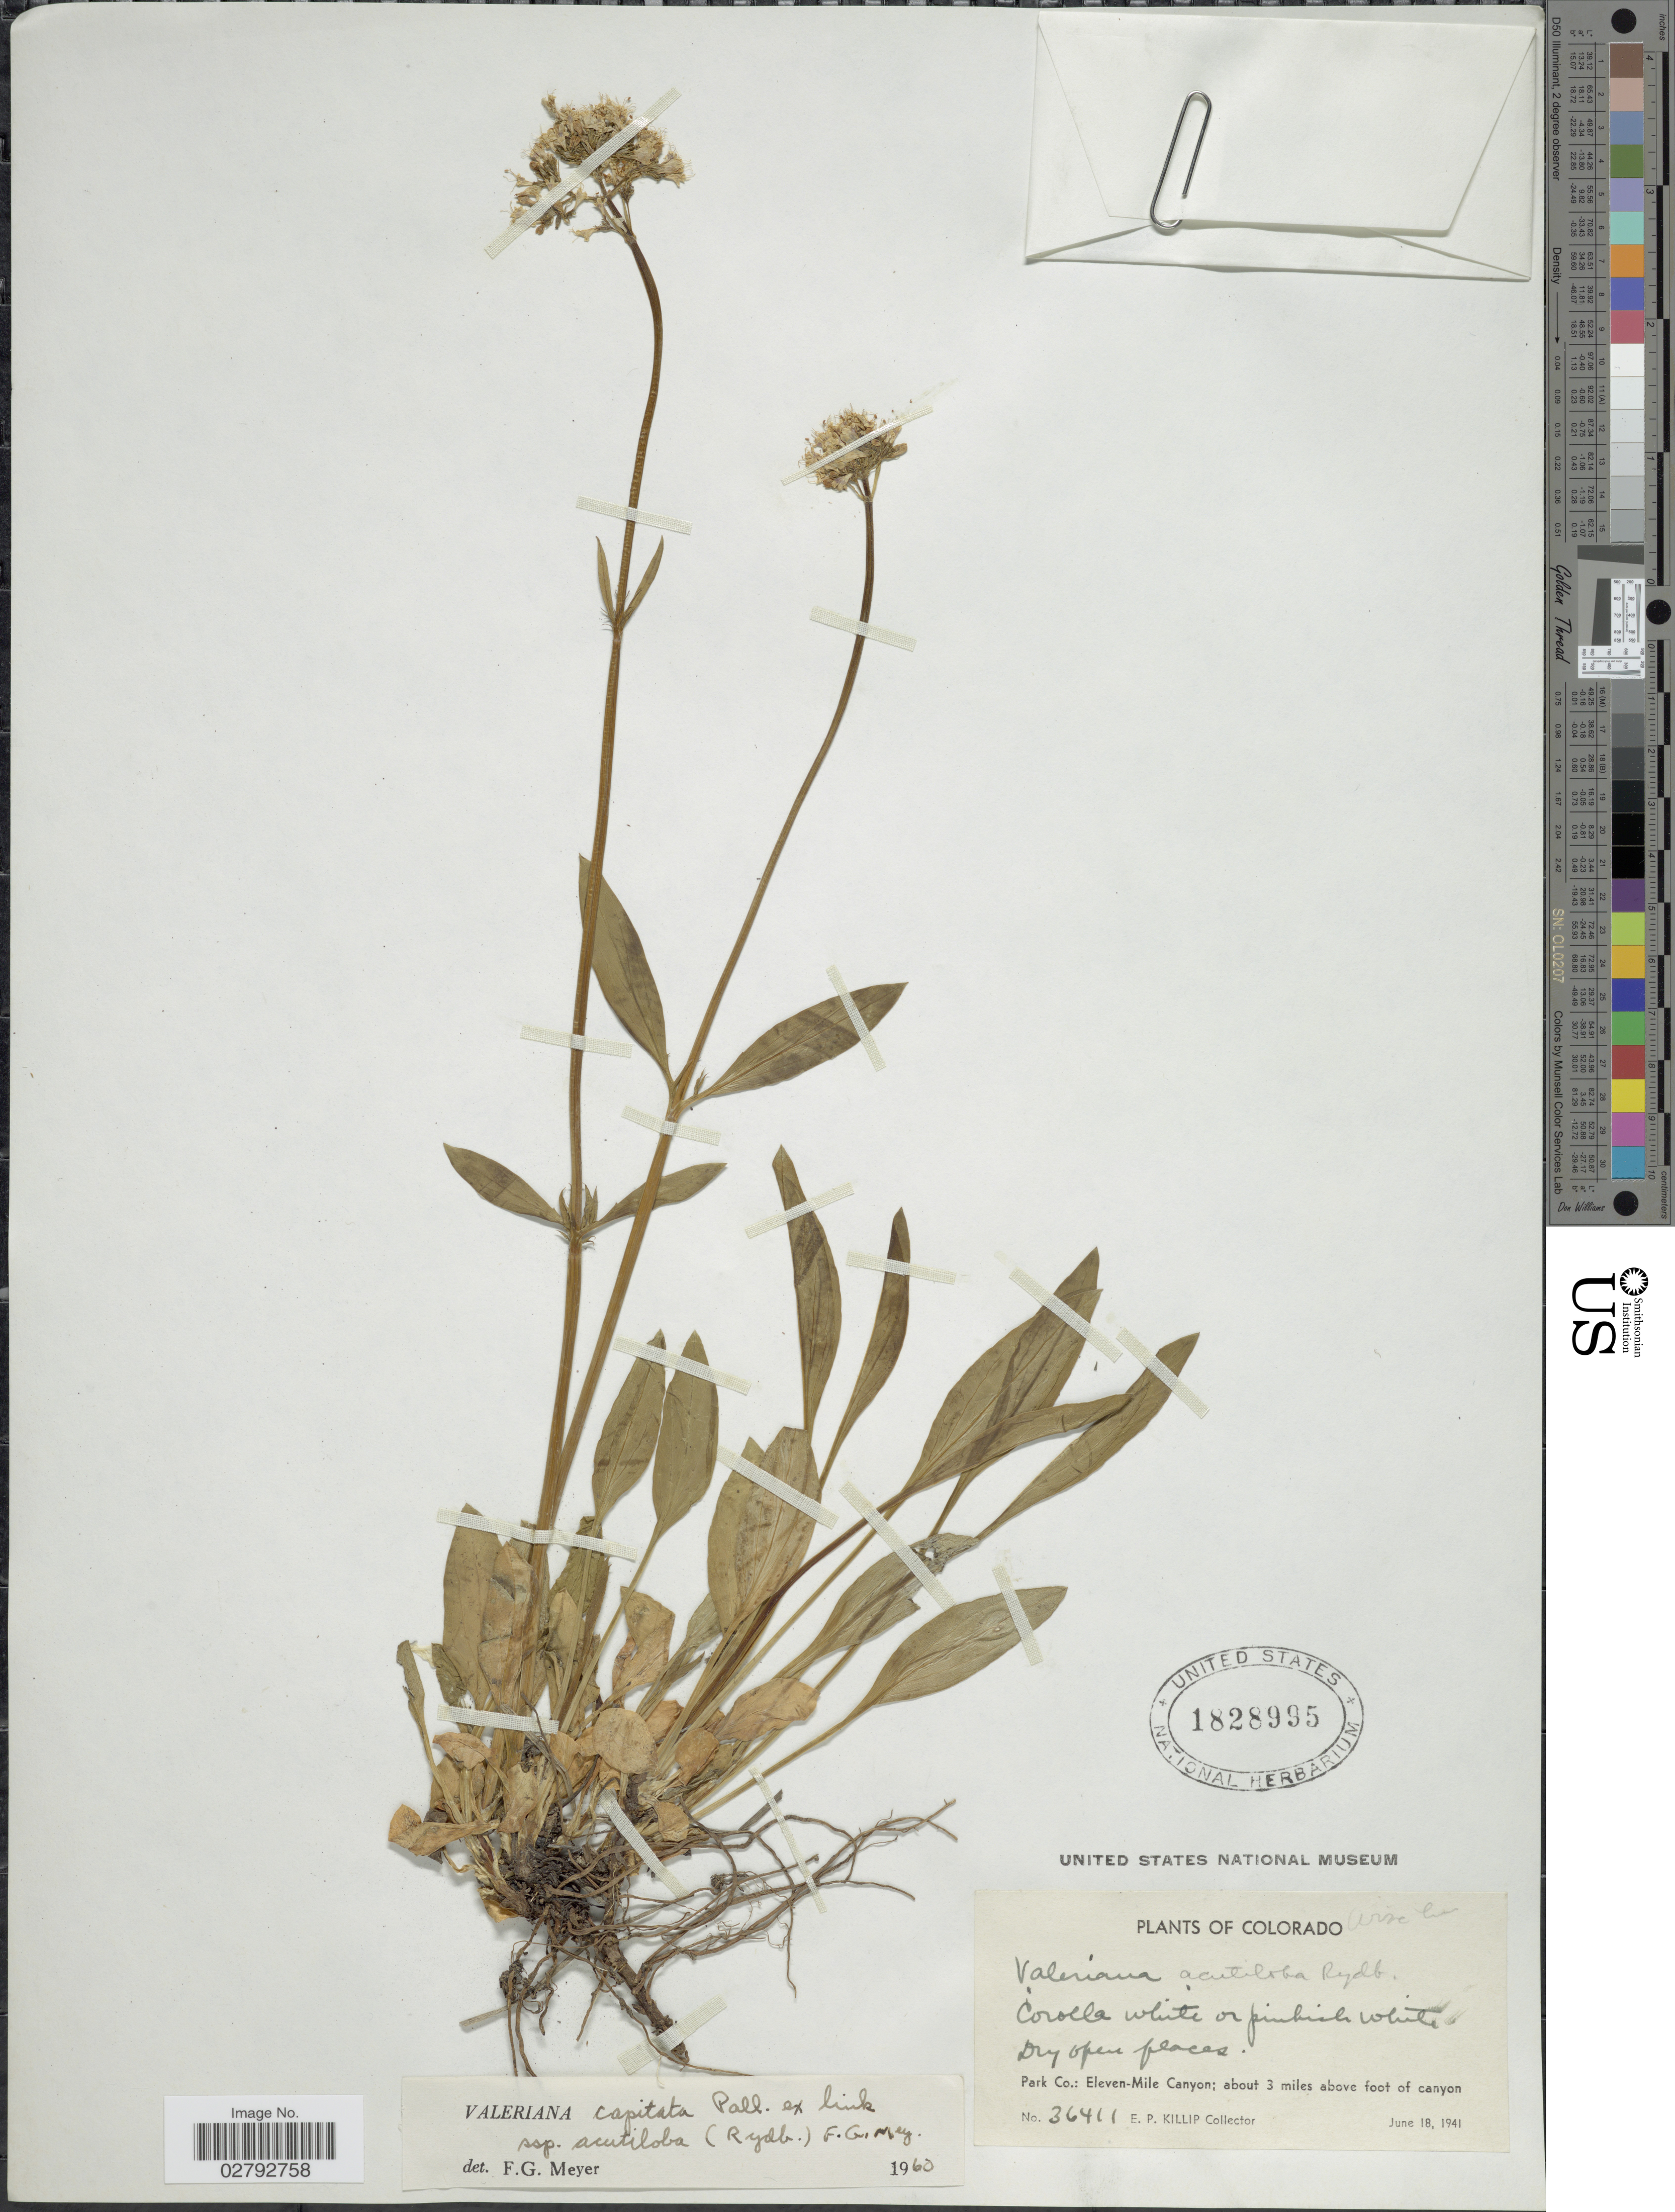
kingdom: Plantae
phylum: Tracheophyta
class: Magnoliopsida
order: Dipsacales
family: Caprifoliaceae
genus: Valeriana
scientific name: Valeriana capitata subsp. acutiloba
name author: Pall. ex Link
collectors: E. P. Killip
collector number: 36411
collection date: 1941-06-18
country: United States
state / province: Colorado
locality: Park Co.: Eleven-Mile Canyon; about 3 miles above foot of canyon.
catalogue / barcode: US 1828995